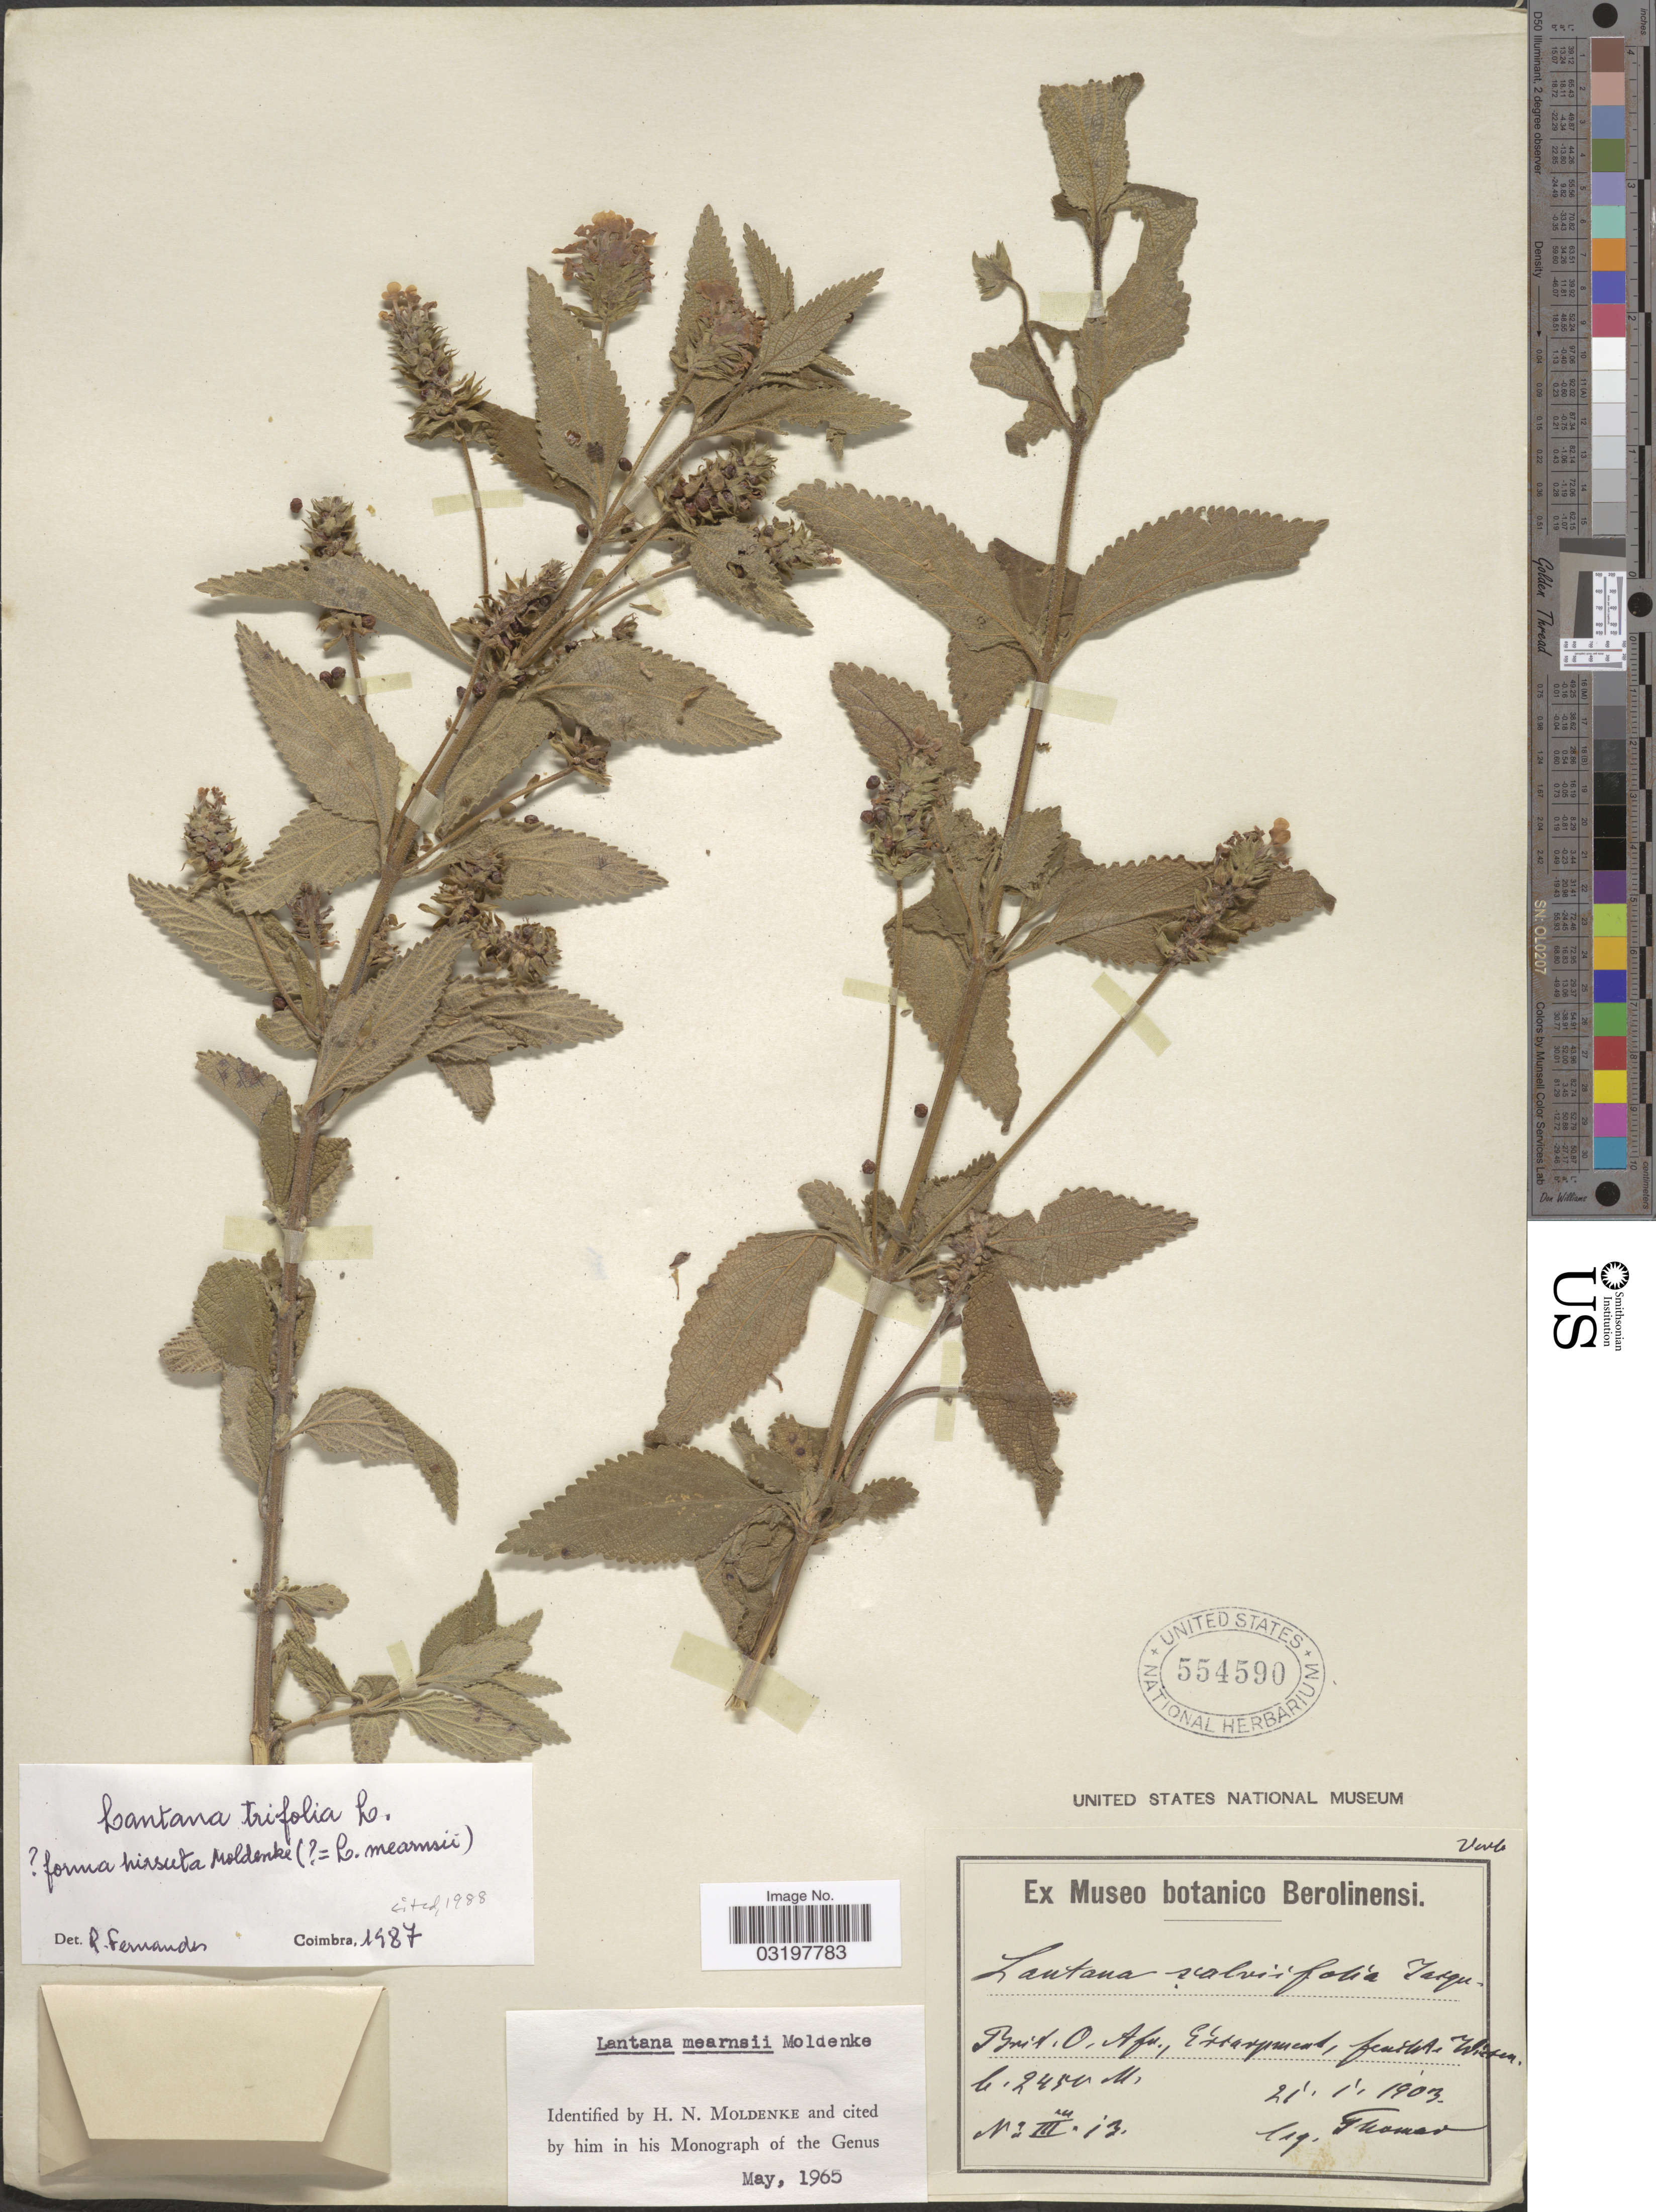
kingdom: Plantae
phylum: Tracheophyta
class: Magnoliopsida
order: Lamiales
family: Verbenaceae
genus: Lantana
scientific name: Lantana trifolia f. hirsuta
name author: Moldenke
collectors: -- Thomas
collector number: III13*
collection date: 1903-01-21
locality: Brit. O. Afr., Excapement [interpreted], fenstit [interpreted] Wiesen [interpreted].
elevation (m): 2450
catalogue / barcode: US 554590